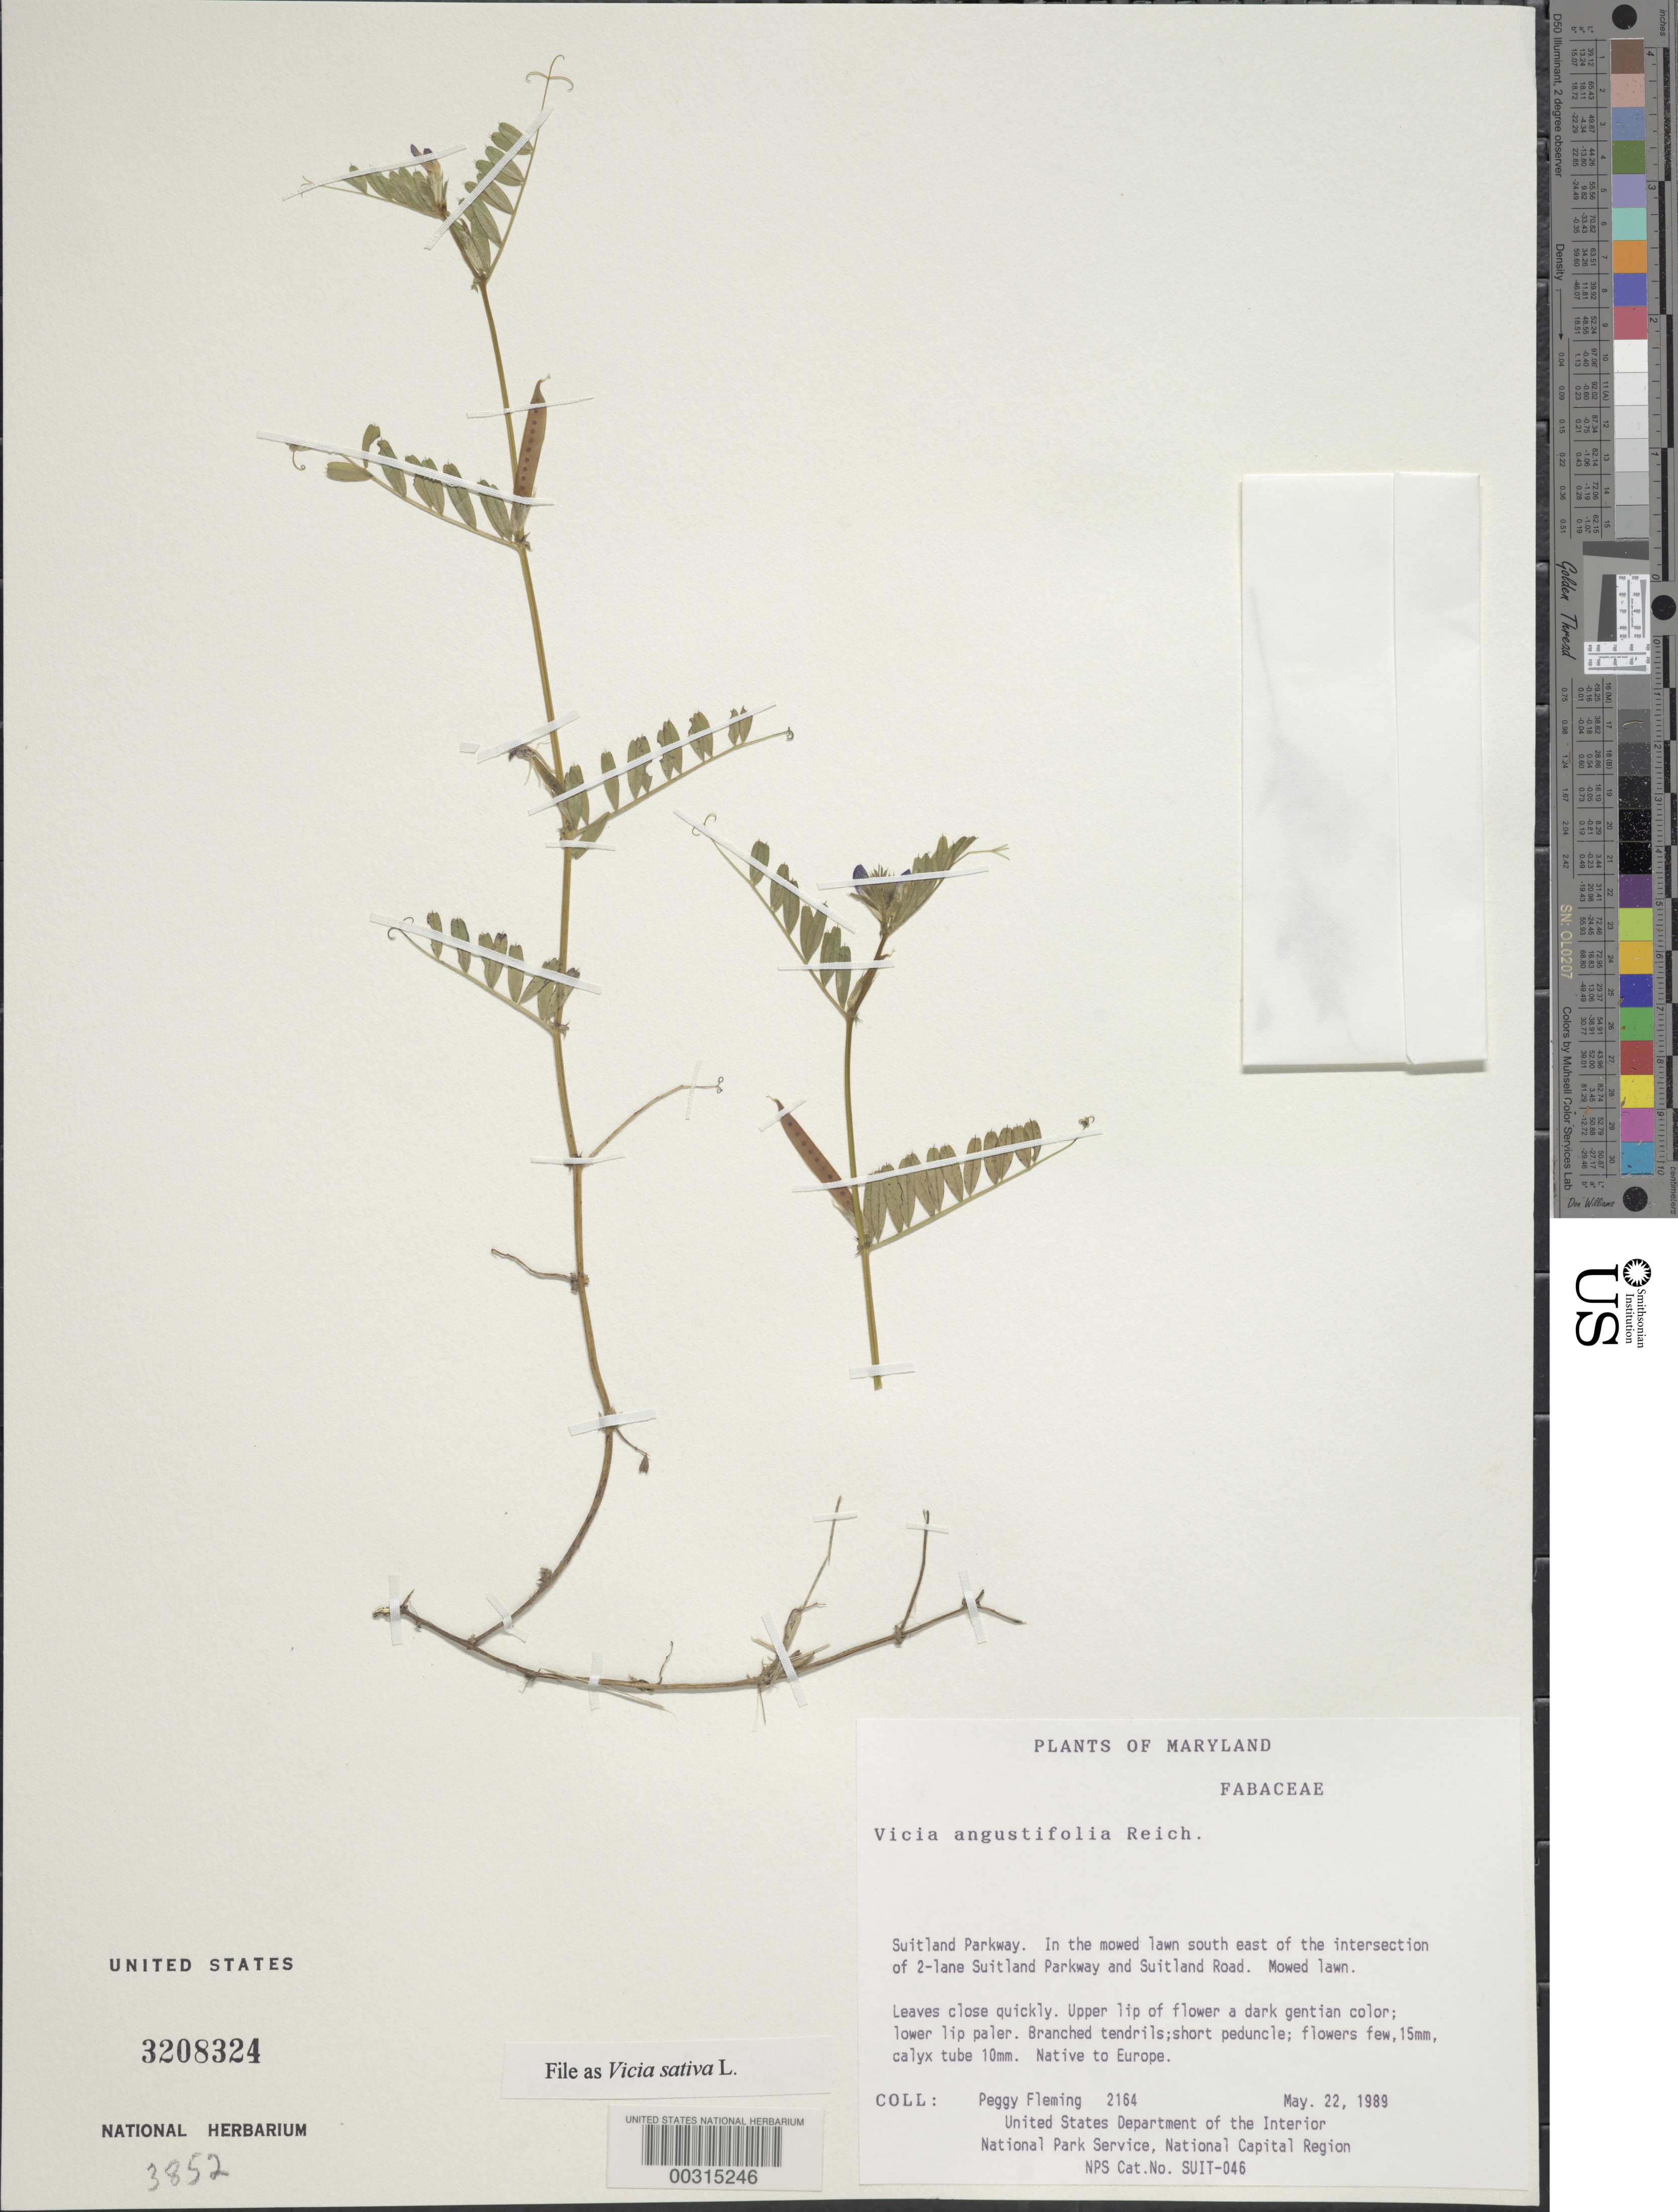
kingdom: Plantae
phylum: Tracheophyta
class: Magnoliopsida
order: Fabales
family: Fabaceae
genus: Vicia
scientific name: Vicia sativa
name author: L.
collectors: P. Fleming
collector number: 2164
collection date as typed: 22 May 1989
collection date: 1989-05-22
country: United States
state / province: Maryland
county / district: Prince George's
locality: Suitland Parkway, SE of intersection of Suitland Parkway and Suitland Road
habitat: Mowed lawn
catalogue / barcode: US 3208324